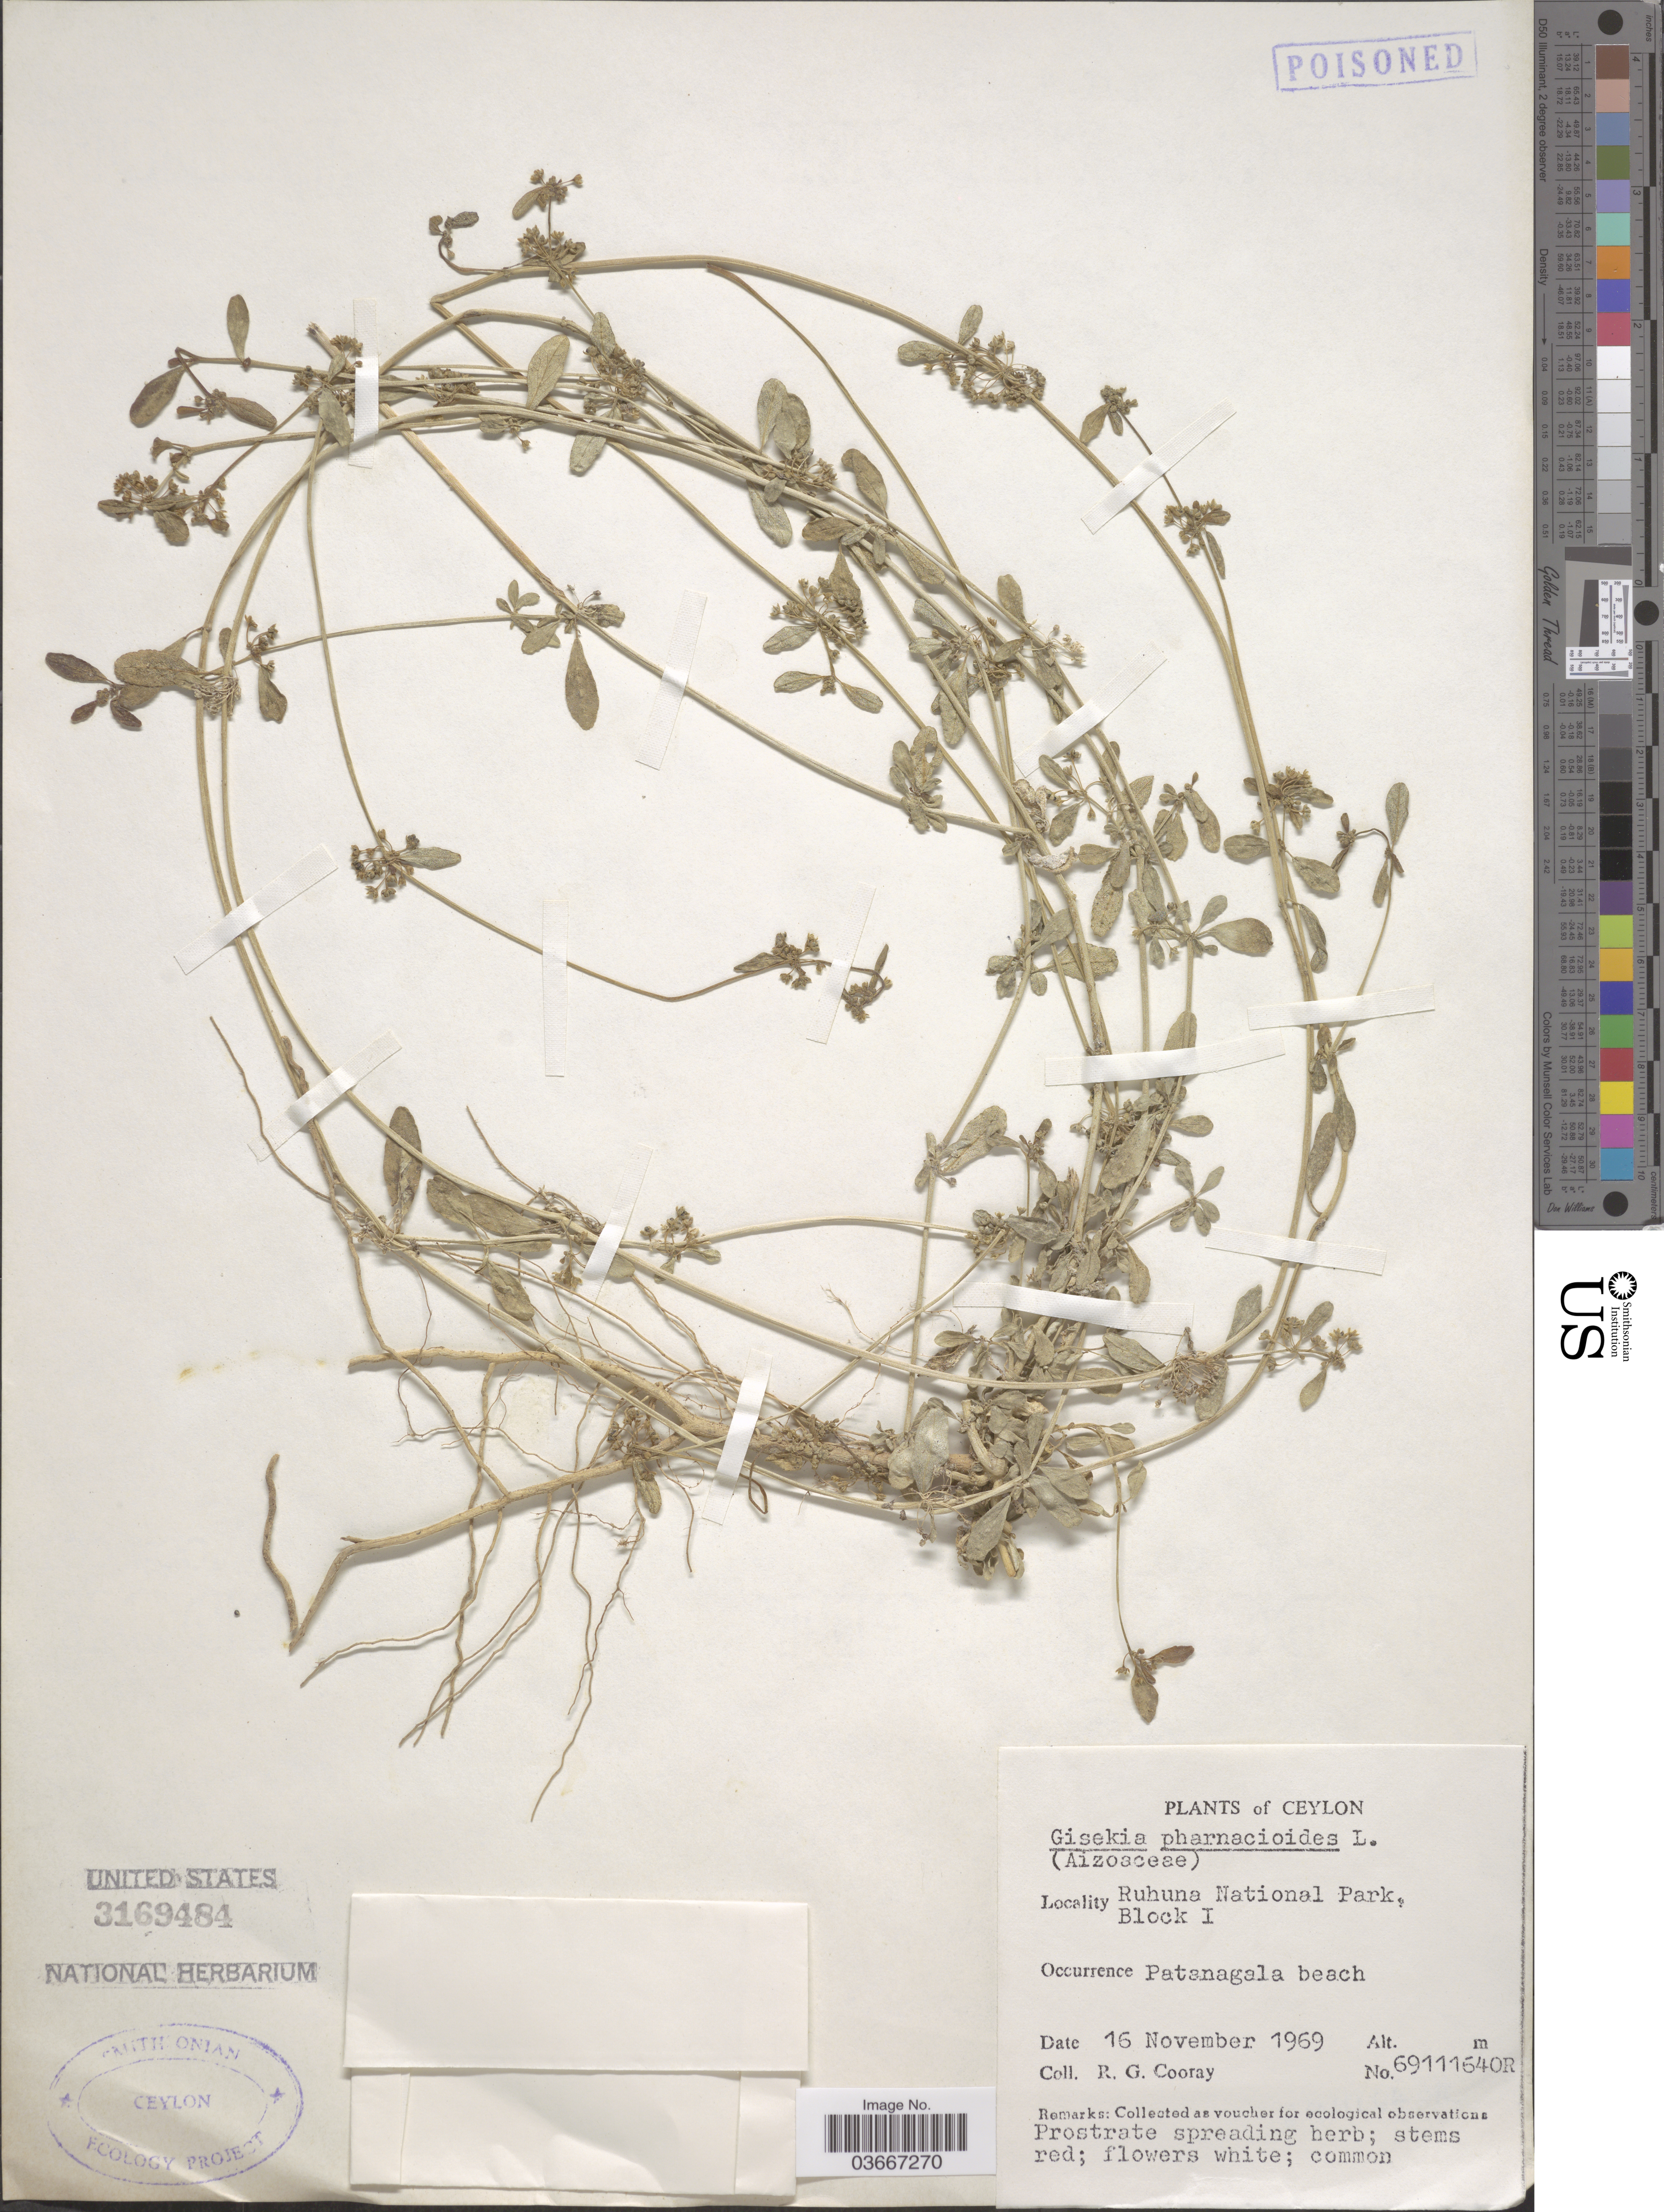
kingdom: Plantae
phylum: Tracheophyta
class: Magnoliopsida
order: Caryophyllales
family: Gisekiaceae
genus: Gisekia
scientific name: Gisekia sp.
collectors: R. Cooray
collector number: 69111640R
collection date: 1969-11-16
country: Sri Lanka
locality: Ceylon. Ruhuna National Park, Block I. Patanagala beach.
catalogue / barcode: US 3169484